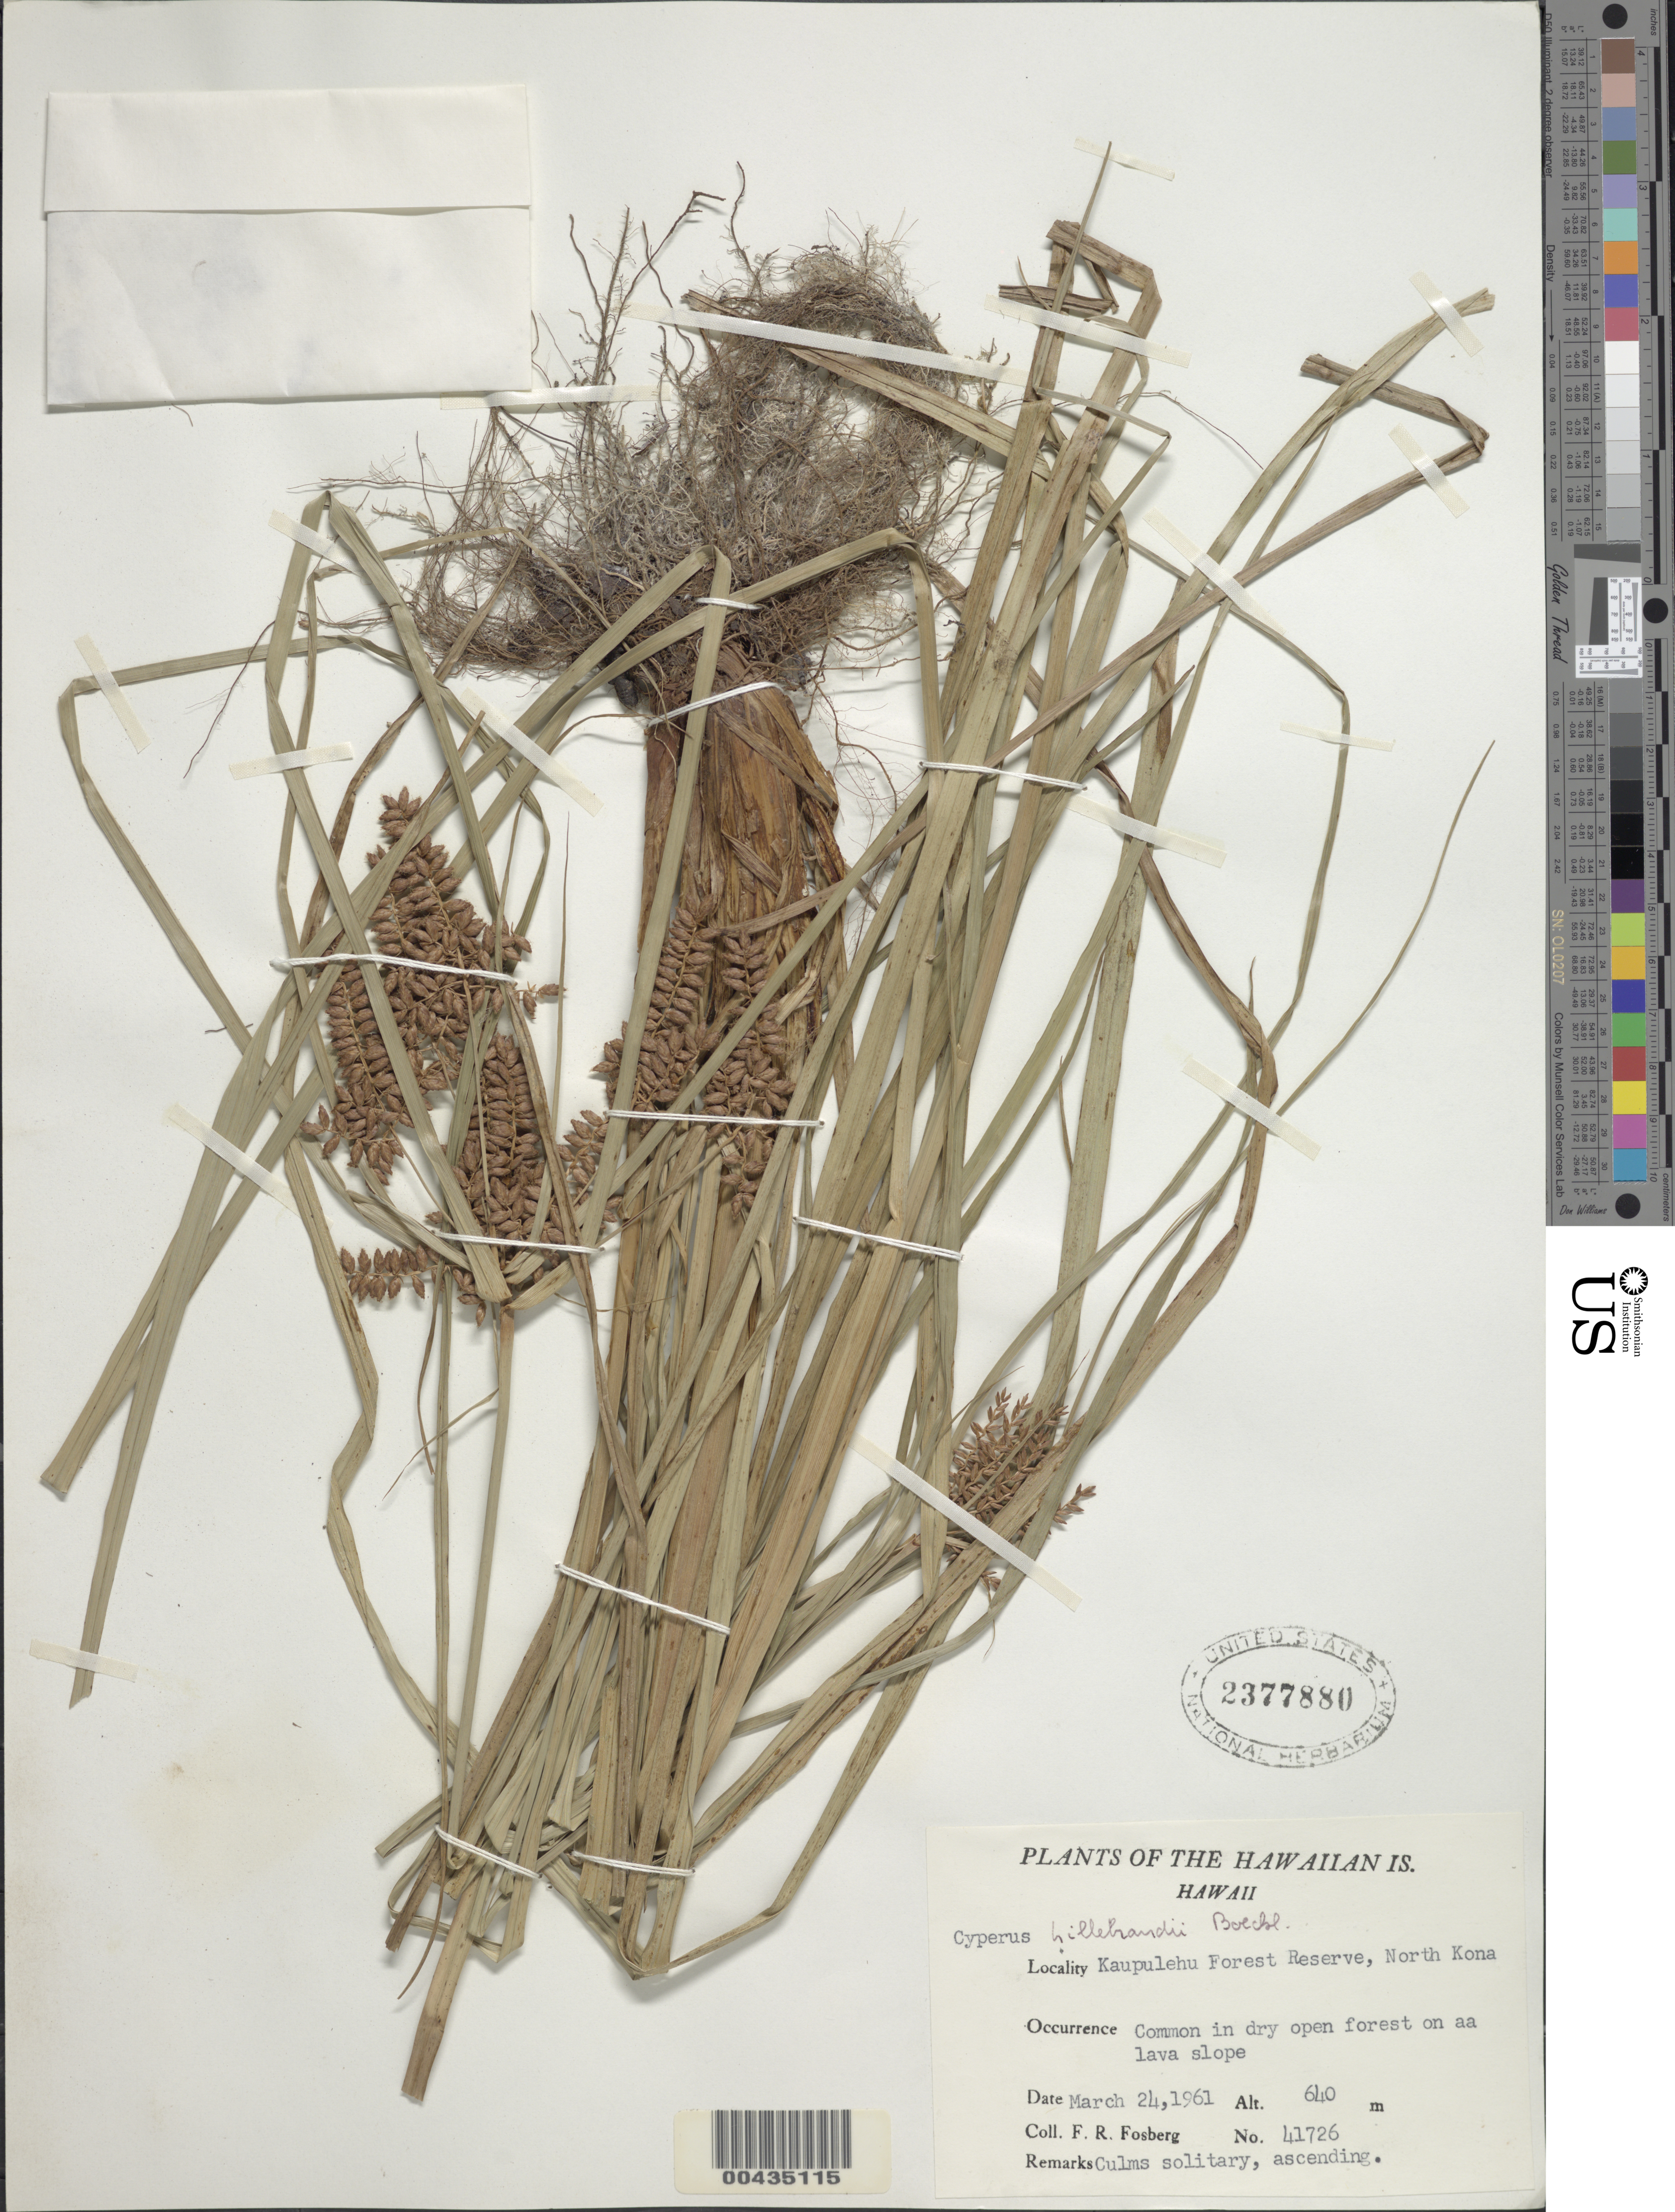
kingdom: Plantae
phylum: Tracheophyta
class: Liliopsida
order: Poales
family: Cyperaceae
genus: Cyperus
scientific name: Cyperus hillebrandii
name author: Boeckeler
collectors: F. R. Fosberg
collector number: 41726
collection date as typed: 24 Mar 1961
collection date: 1961-03-24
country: United States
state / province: Hawaii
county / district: Hawaii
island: Hawaii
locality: Kaupulehu Forest Reserve, N Kona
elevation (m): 640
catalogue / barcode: US 2377880